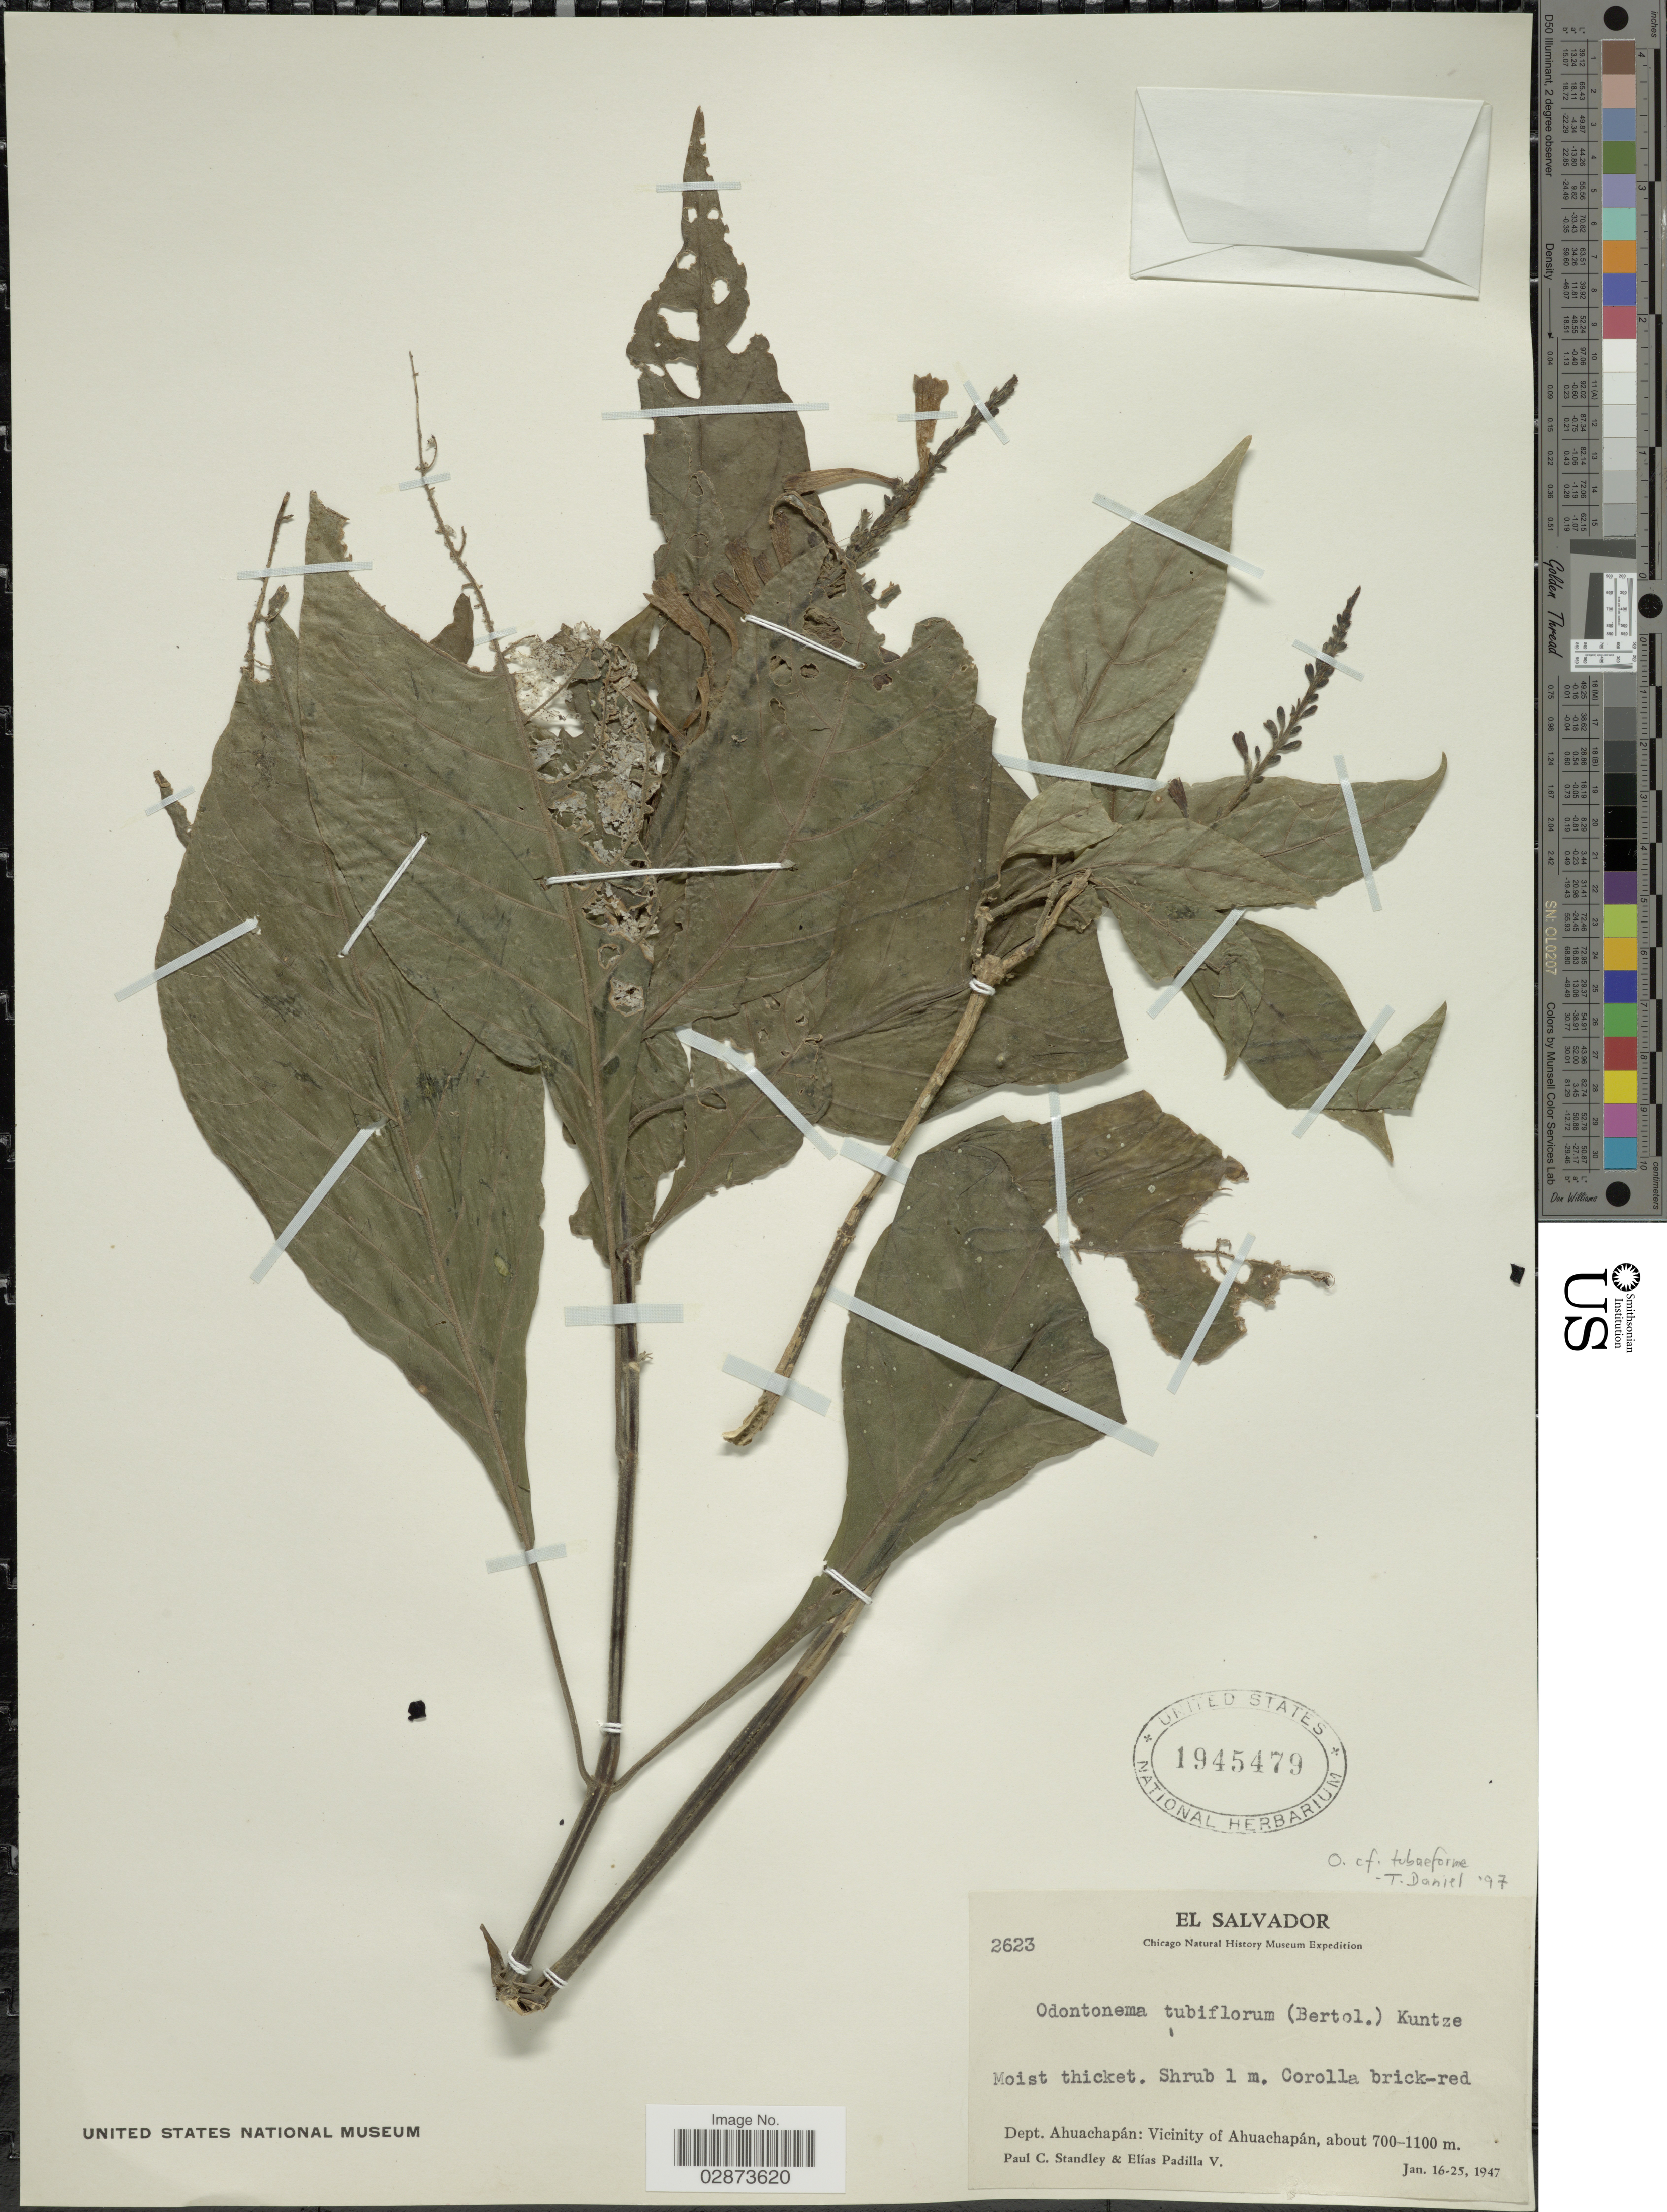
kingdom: Plantae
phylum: Tracheophyta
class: Magnoliopsida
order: Lamiales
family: Acanthaceae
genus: Odontonema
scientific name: Odontonema tubaeforme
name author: (Bertol.) Kuntze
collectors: P. C. Standley & E. Padilla V.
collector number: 2623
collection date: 1947-01-16/1947-01-25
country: El Salvador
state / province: Ahuachapan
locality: Depto. Ahuachapán: Vicinity of Ahuachapán.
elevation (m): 700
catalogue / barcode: US 1945479